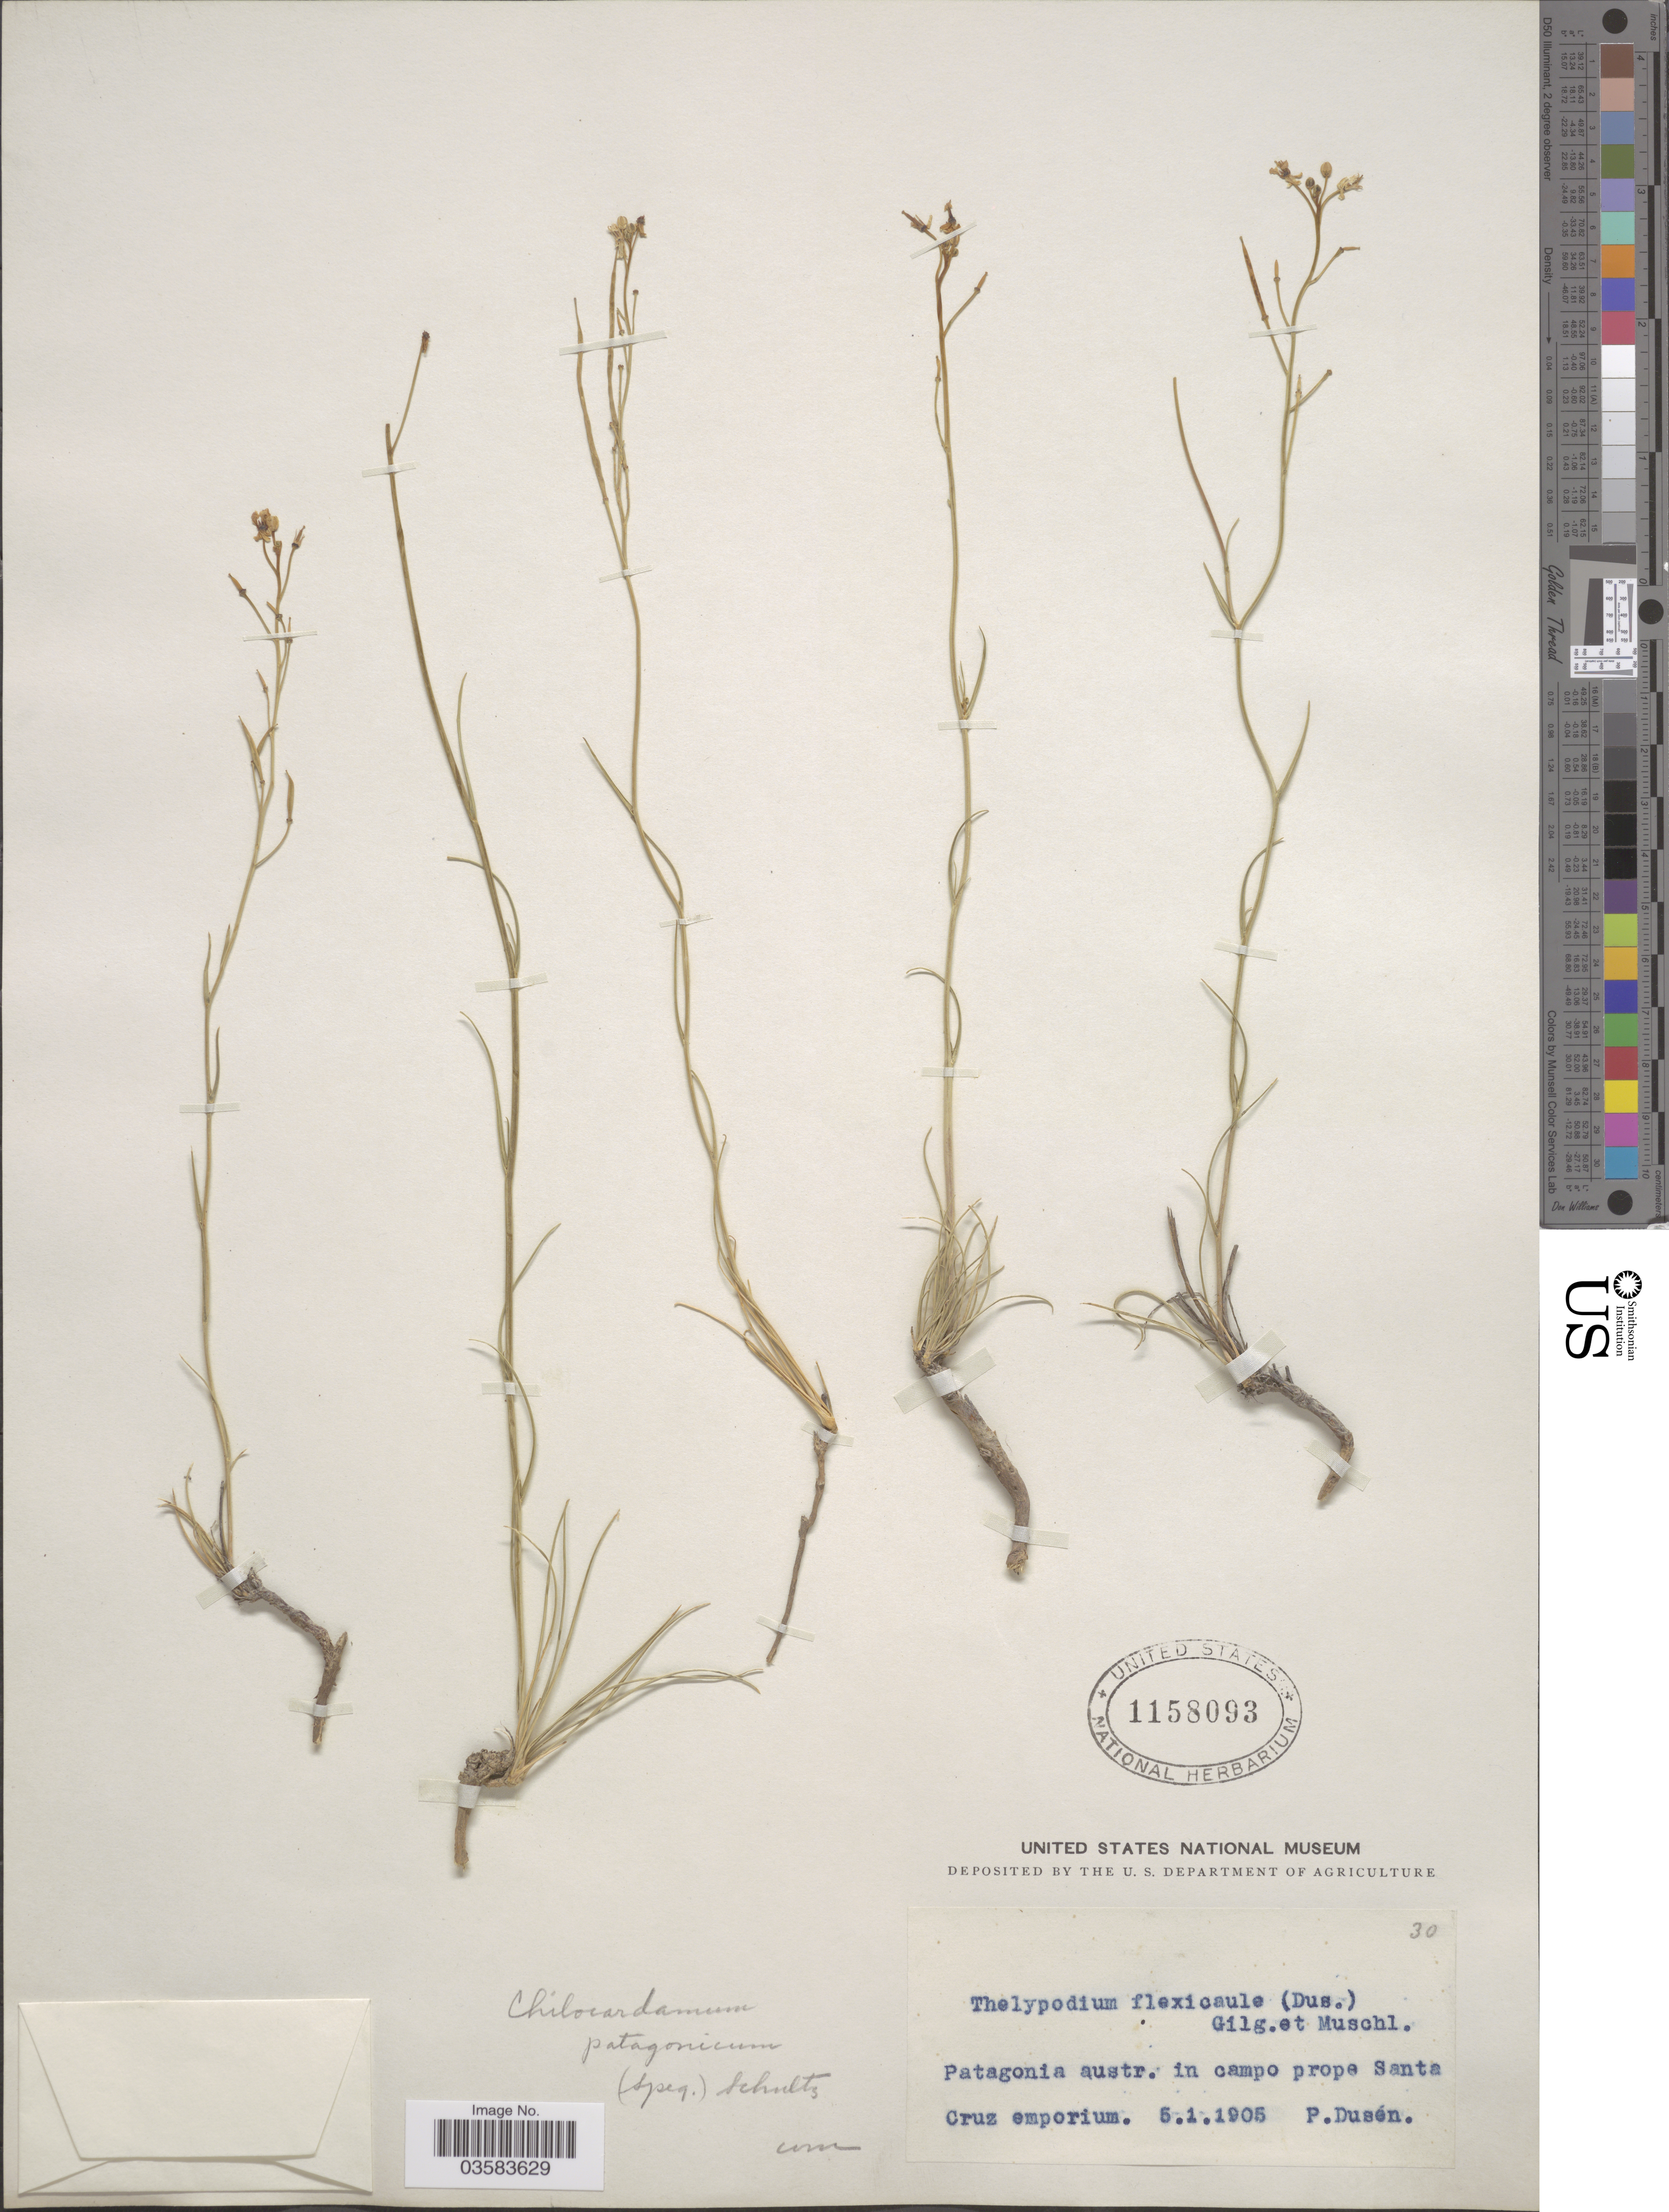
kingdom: Plantae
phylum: Tracheophyta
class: Magnoliopsida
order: Brassicales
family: Brassicaceae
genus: Chilocardamum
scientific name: Chilocardamum patagonicum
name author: (Speg.) O.E. Schulz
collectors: P. Dusén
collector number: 30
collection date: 1905-01-05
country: Peru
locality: Patagonia austr. in campo prope Santa Cruz emporium.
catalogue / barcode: US 1158093